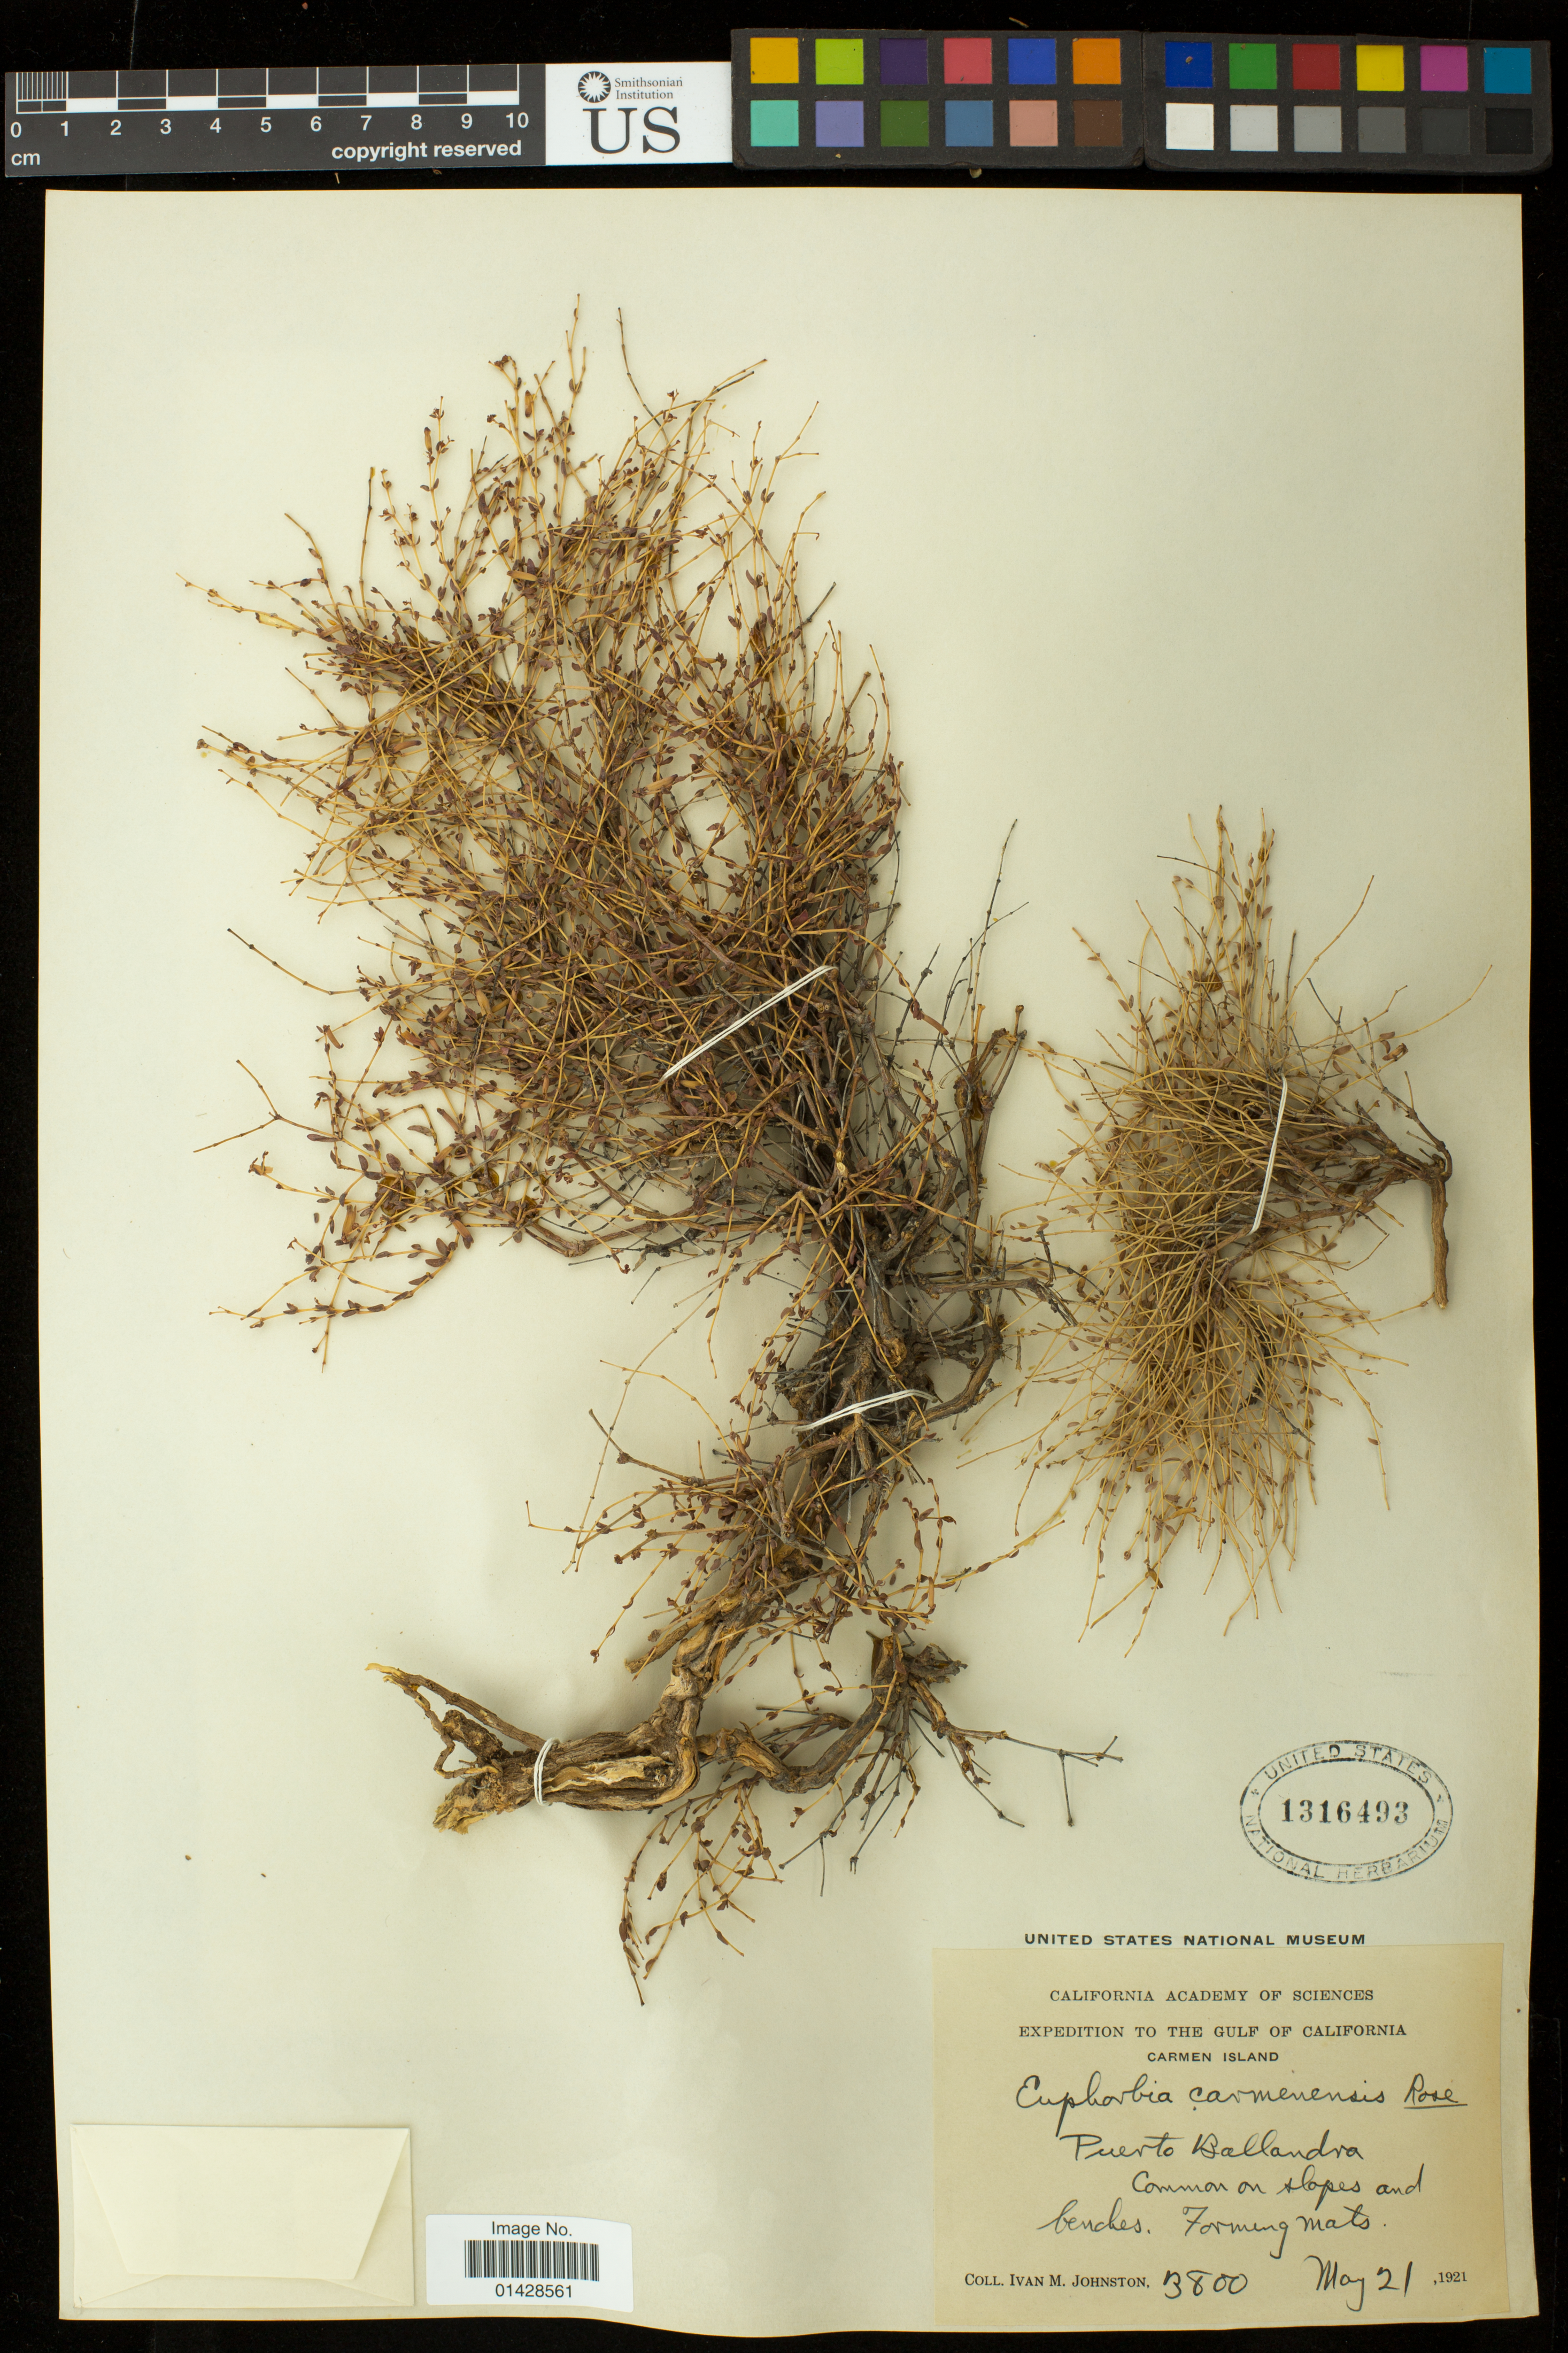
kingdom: Plantae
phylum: Tracheophyta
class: Magnoliopsida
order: Malpighiales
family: Euphorbiaceae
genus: Euphorbia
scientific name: Euphorbia polycarpa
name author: Benth.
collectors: I.M. Johnston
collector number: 3800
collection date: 1921-05-21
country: Mexico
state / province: Baja California Sur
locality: Gulf of California; Carmen Island, Puerto Ballandra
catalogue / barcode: US 1316493